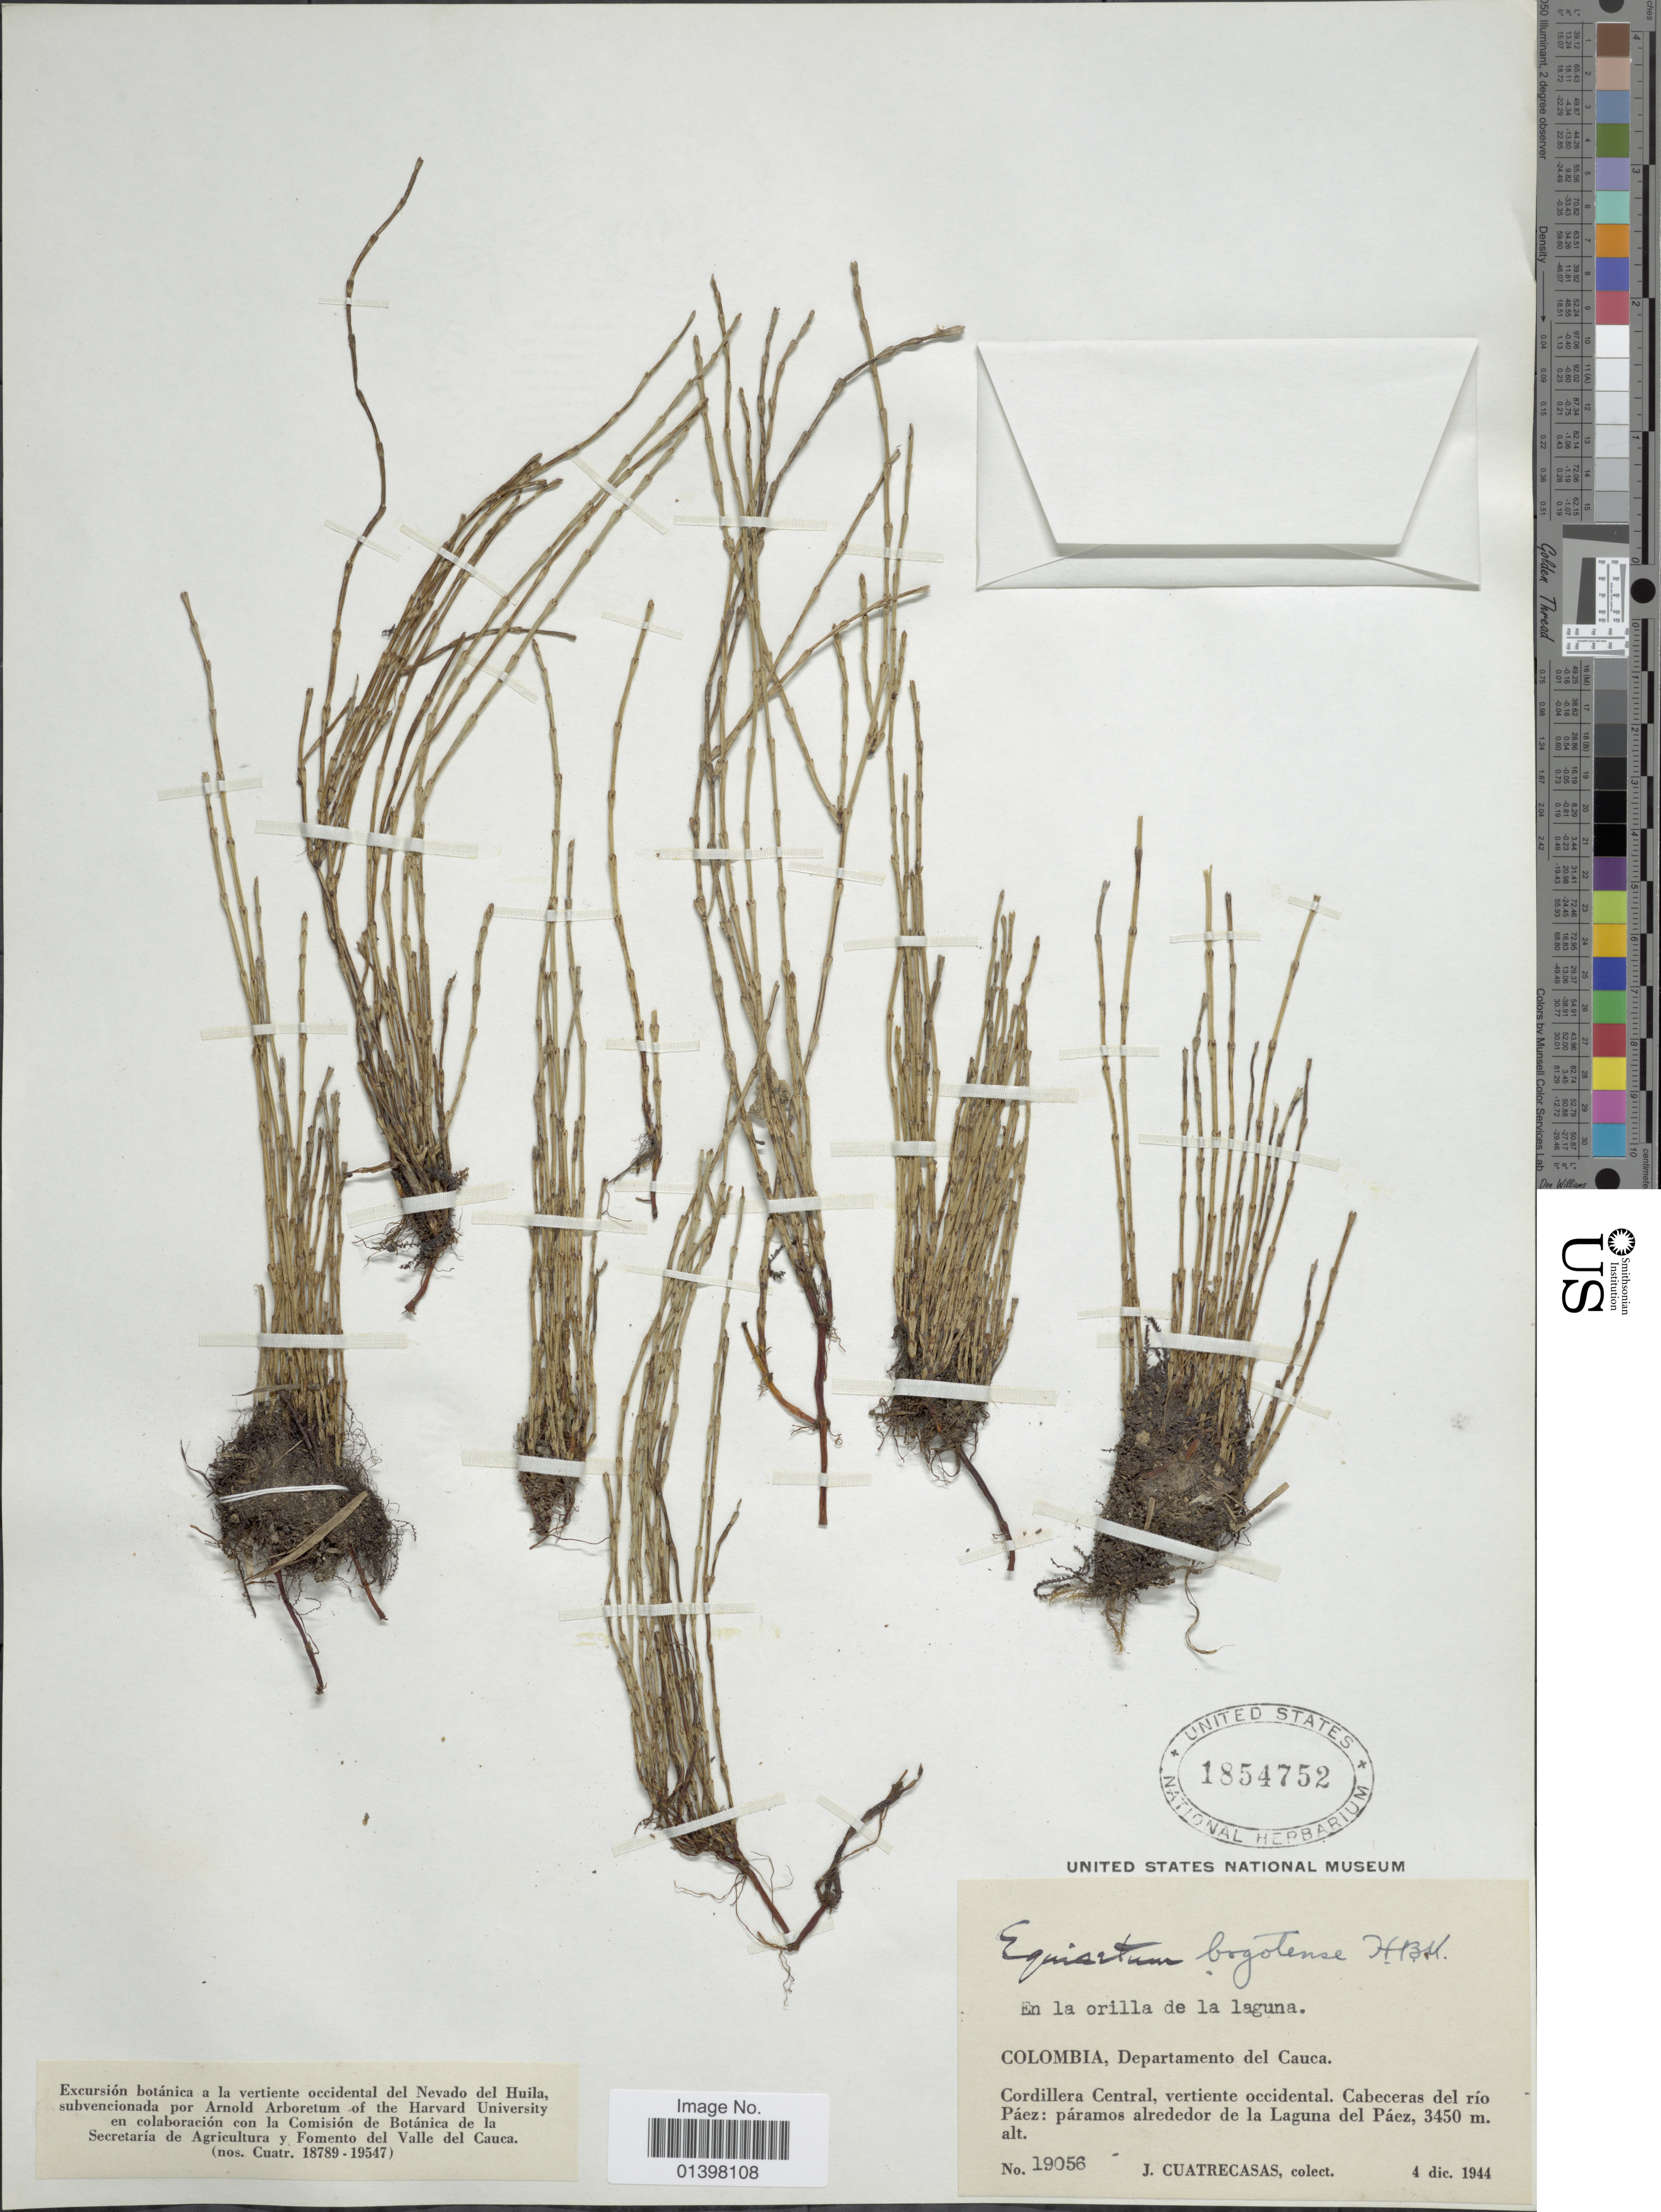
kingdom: Plantae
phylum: Tracheophyta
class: Polypodiopsida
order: Equisetales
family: Equisetaceae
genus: Equisetum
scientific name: Equisetum bogotense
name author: Kunth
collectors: J. Cuatrecasas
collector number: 19056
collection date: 1944-12-04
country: Colombia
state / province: Cauca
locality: Cordillera Central, vertiente occidental. Caneceras del río Páez: páramos alrededor de la Laguna del Páez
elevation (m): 3450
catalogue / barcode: US 1854752